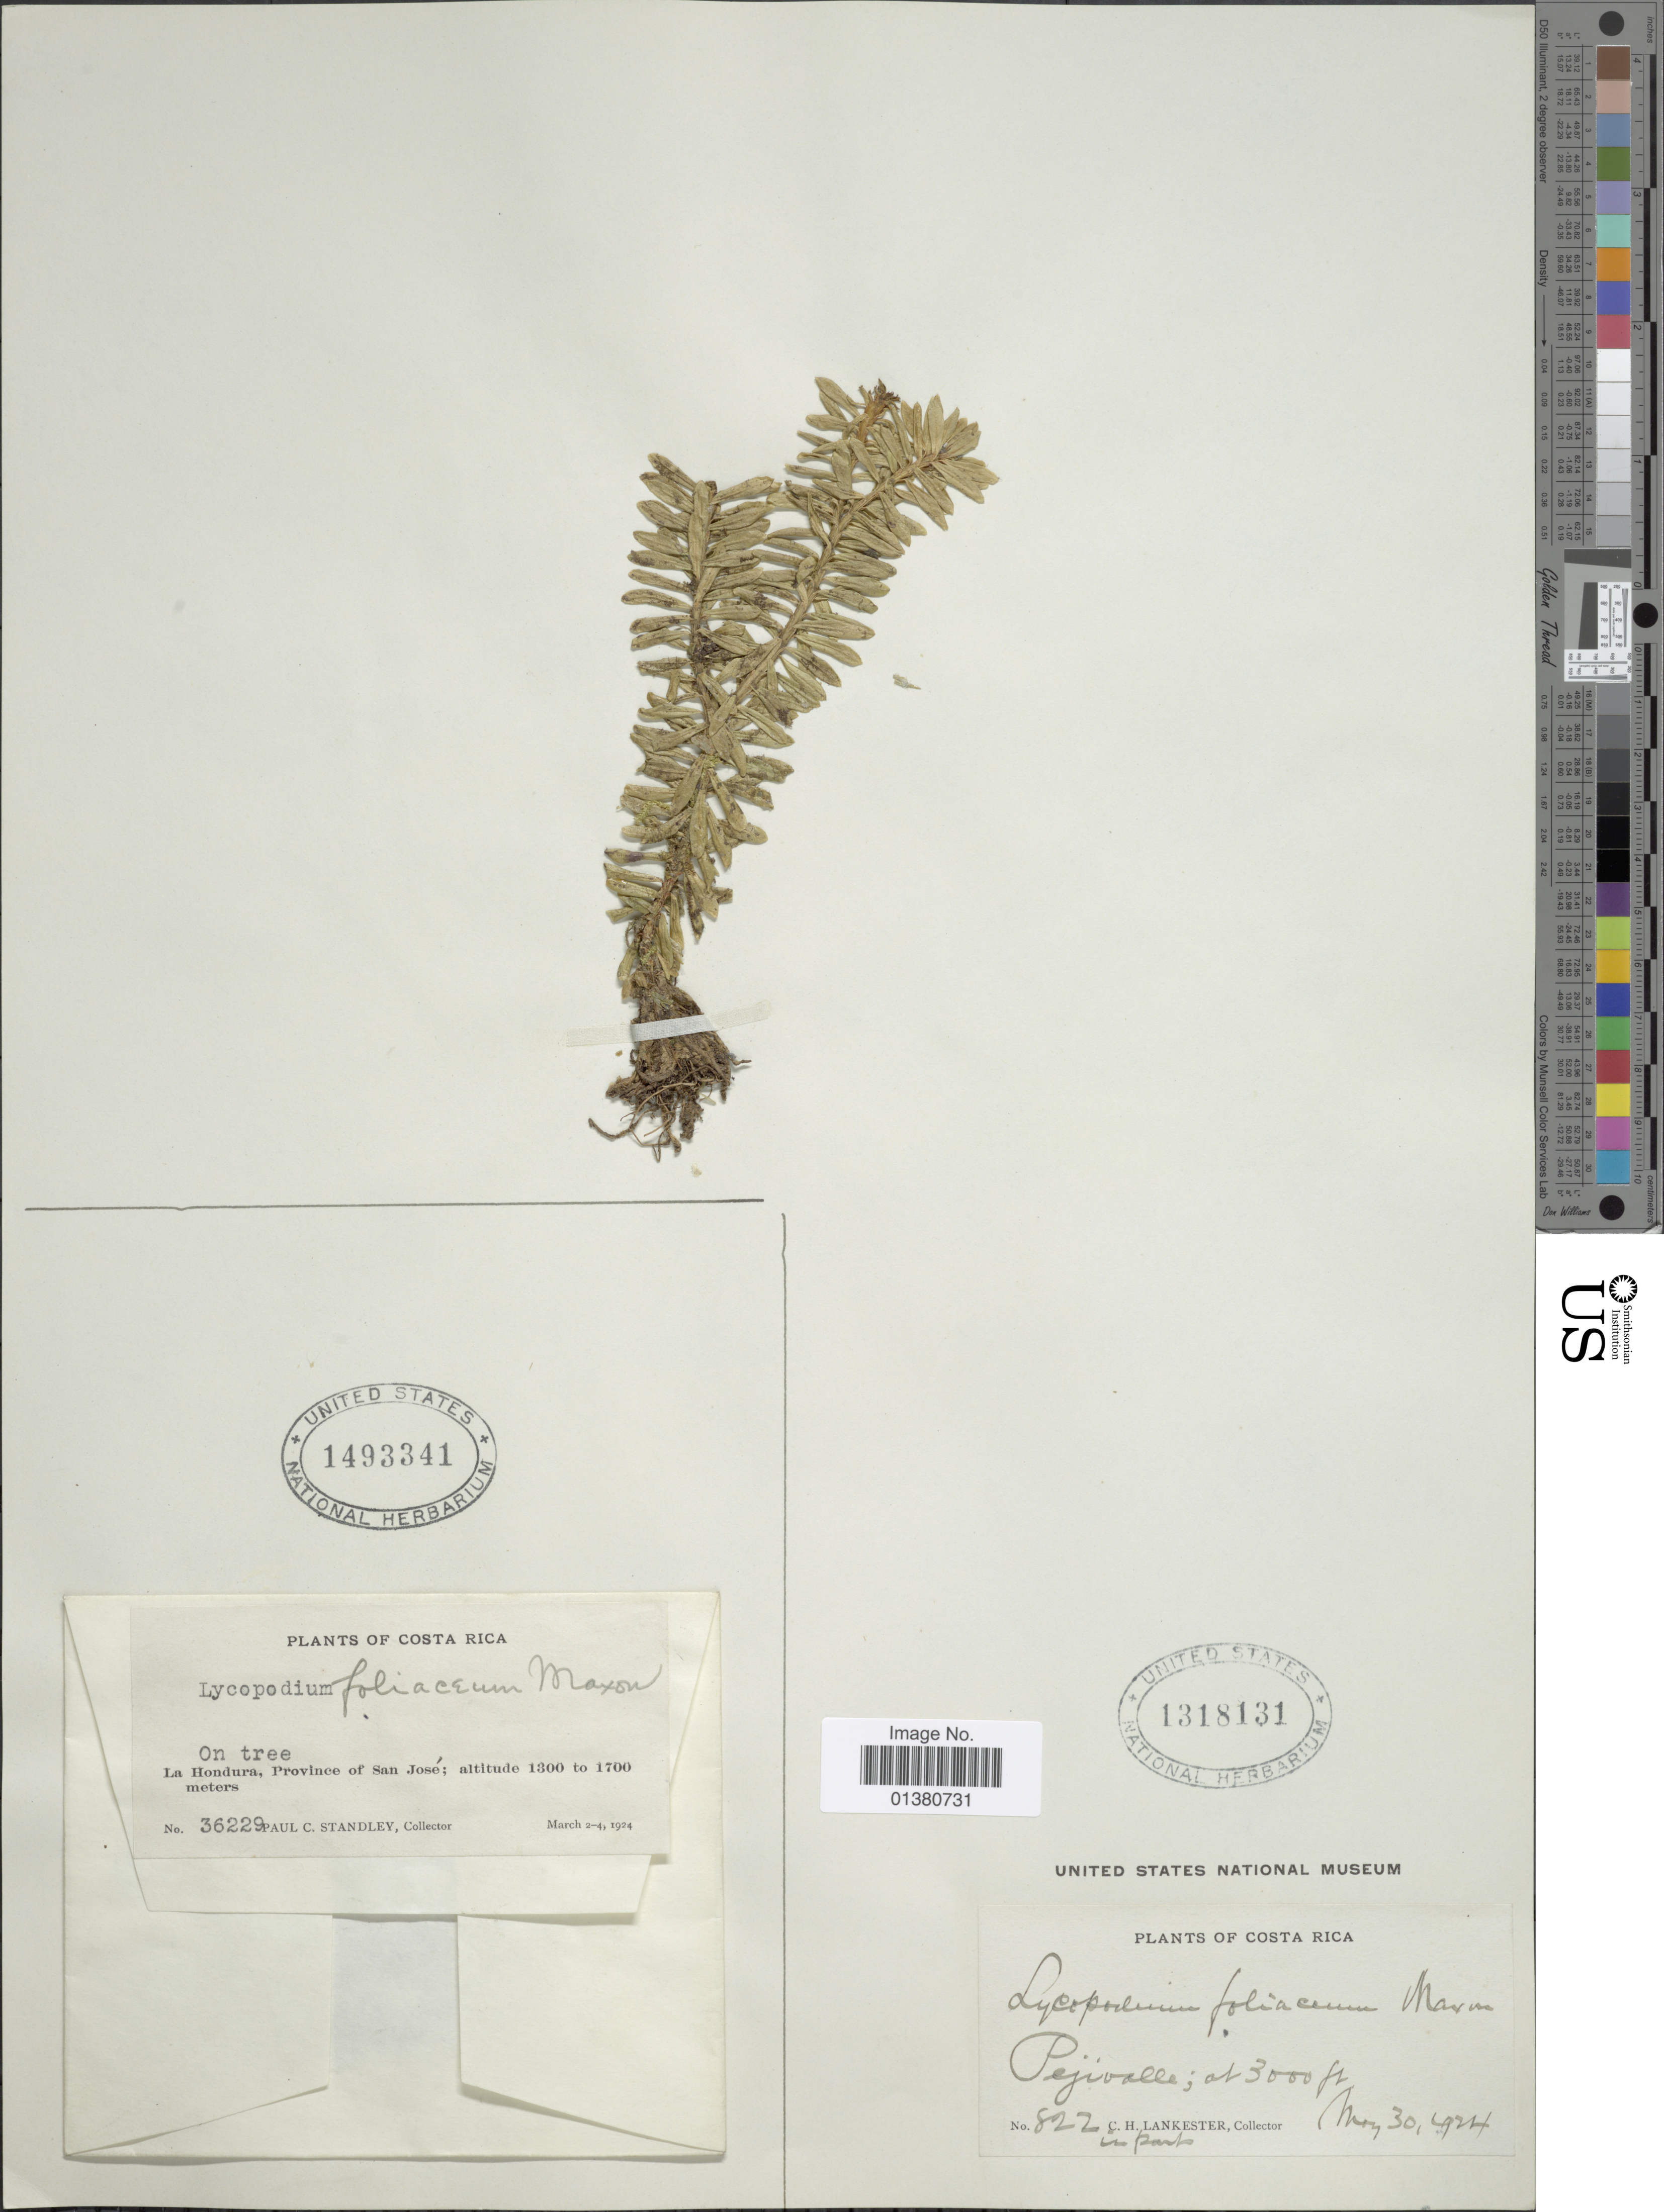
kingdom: Plantae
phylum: Tracheophyta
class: Lycopodiopsida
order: Lycopodiales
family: Lycopodiaceae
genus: Phlegmariurus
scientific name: Phlegmariurus foliaceus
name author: (Maxon) B. Øllg.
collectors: C. H. Lankester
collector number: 822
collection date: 1924-05-30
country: Costa Rica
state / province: Cartago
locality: Pejivalle [Pejibaye]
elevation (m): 914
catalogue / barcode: US 1318131